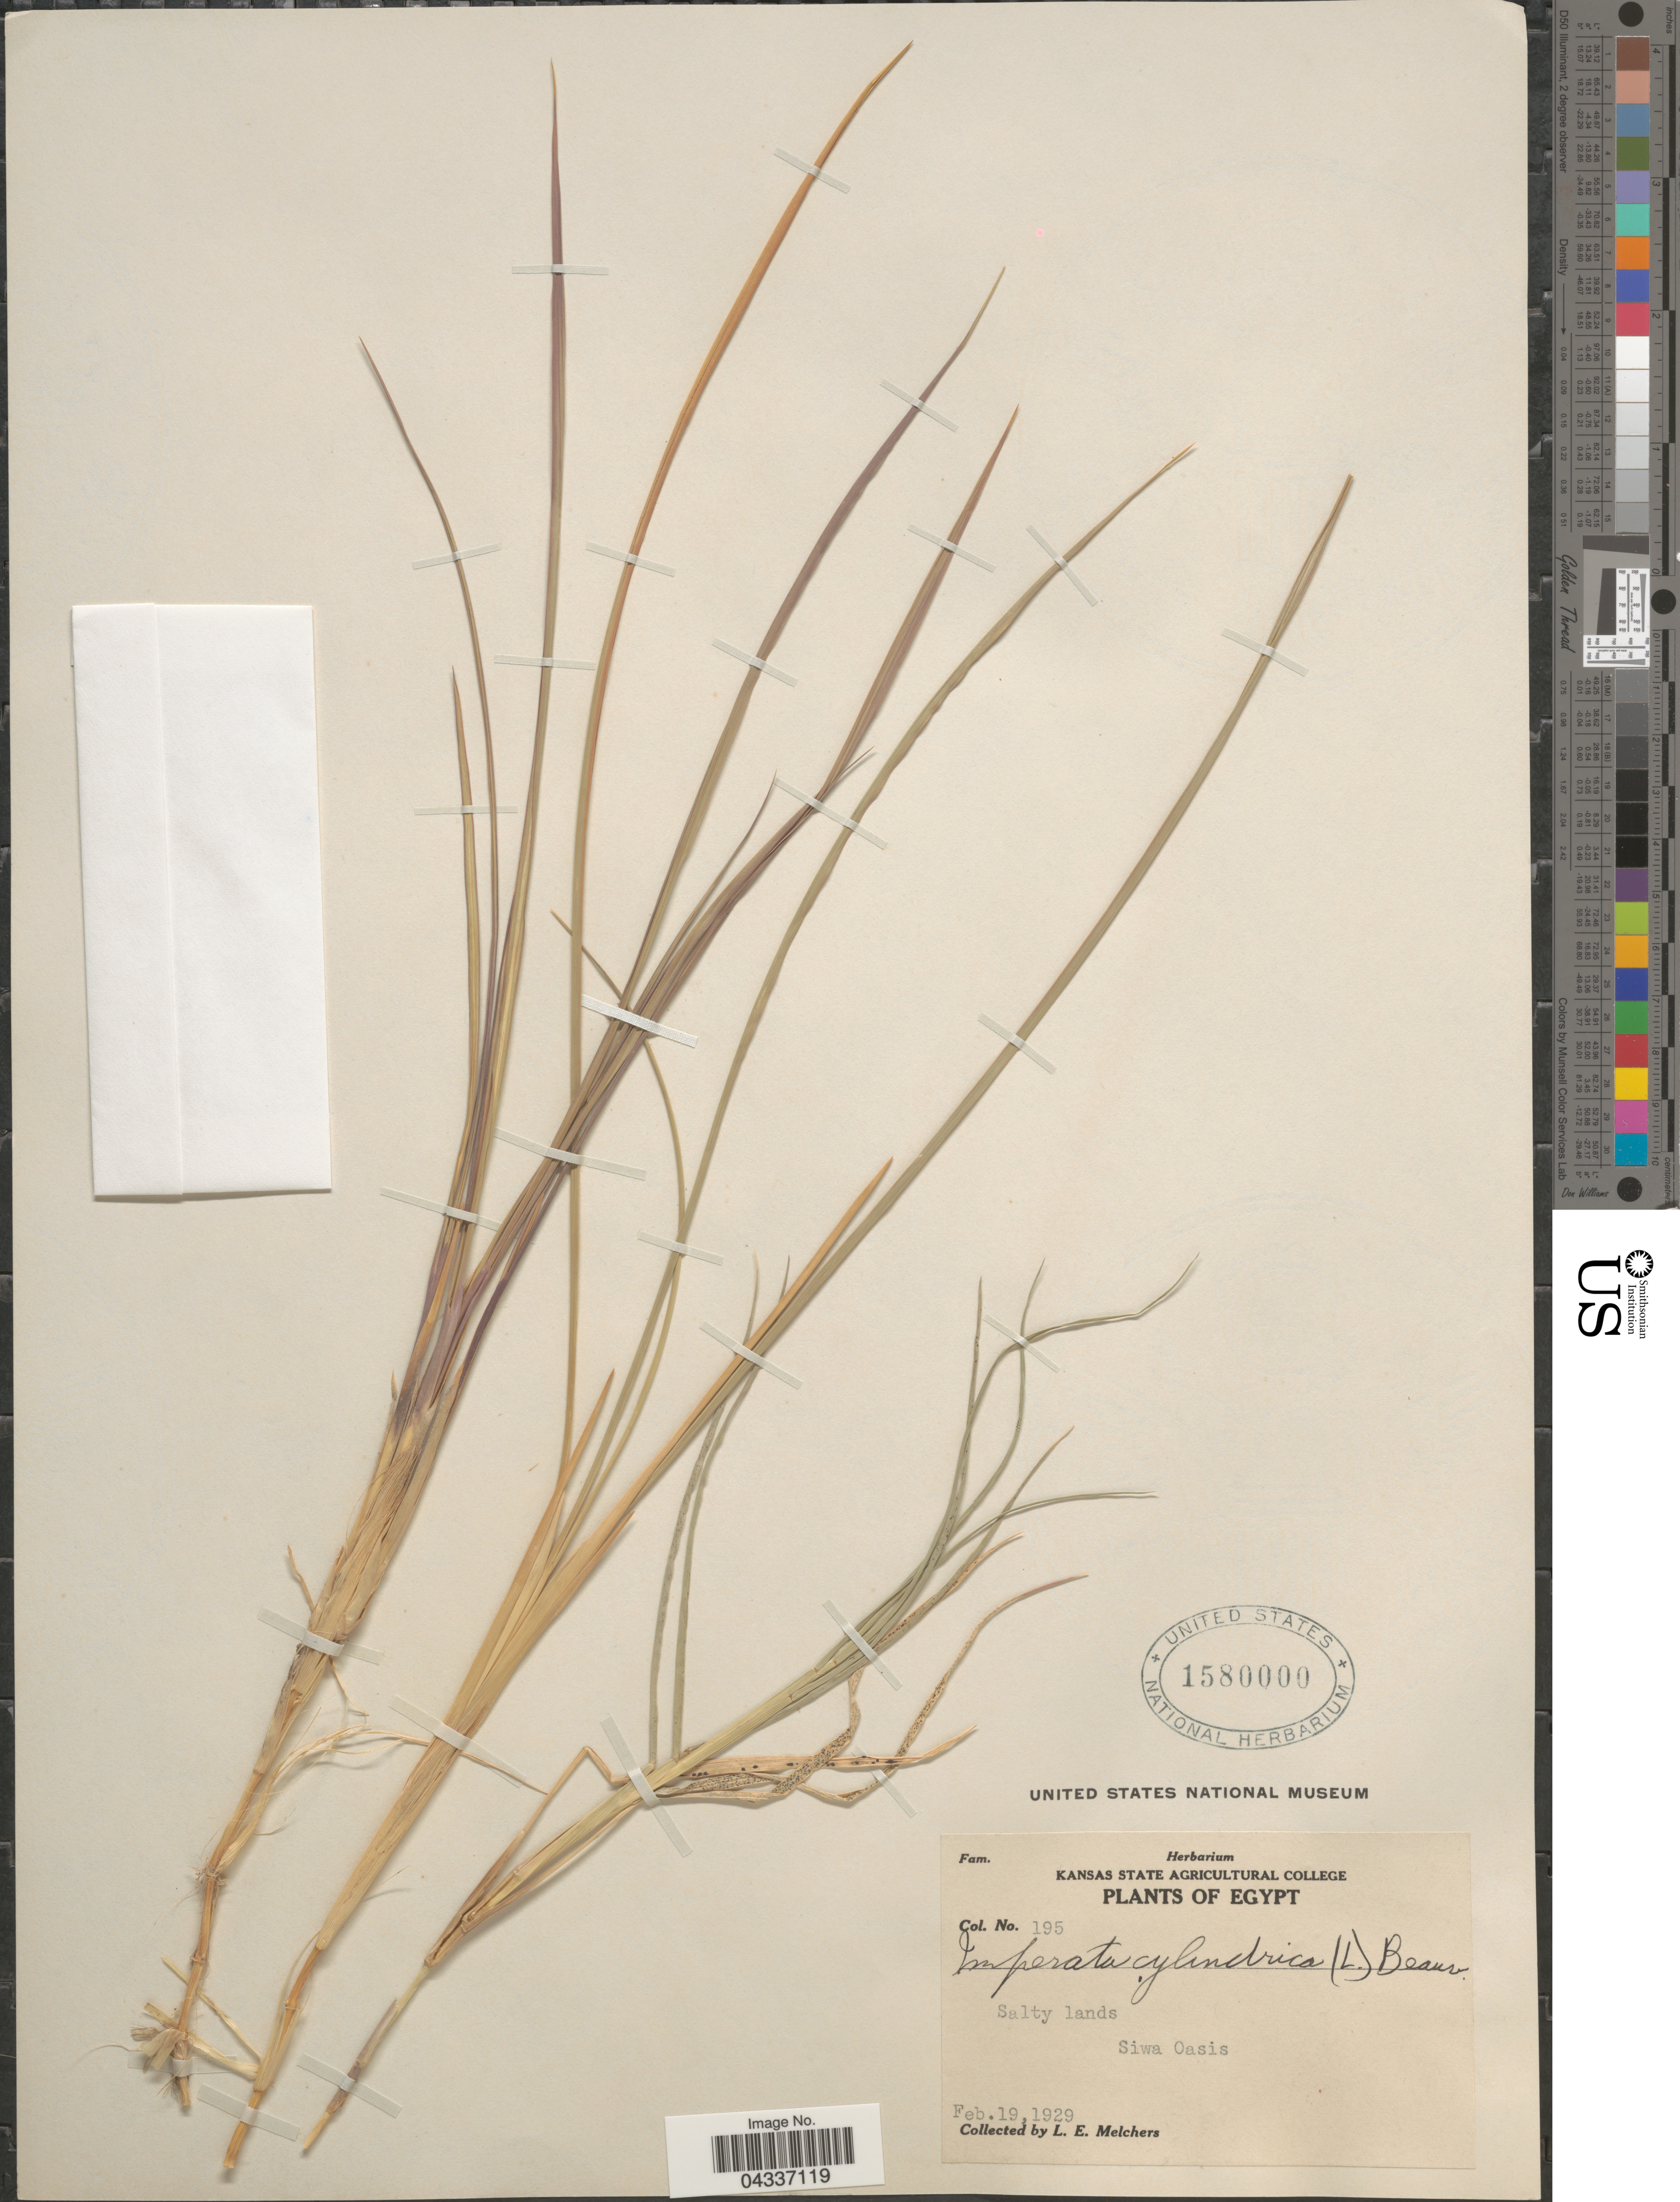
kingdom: Plantae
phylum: Tracheophyta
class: Liliopsida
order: Poales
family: Poaceae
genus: Imperata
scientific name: Imperata cylindrica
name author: (L.) P. Beauv.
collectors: L. Melchers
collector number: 195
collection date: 1929-02-19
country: Egypt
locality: Siwa Oasis.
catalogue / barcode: US 1580000